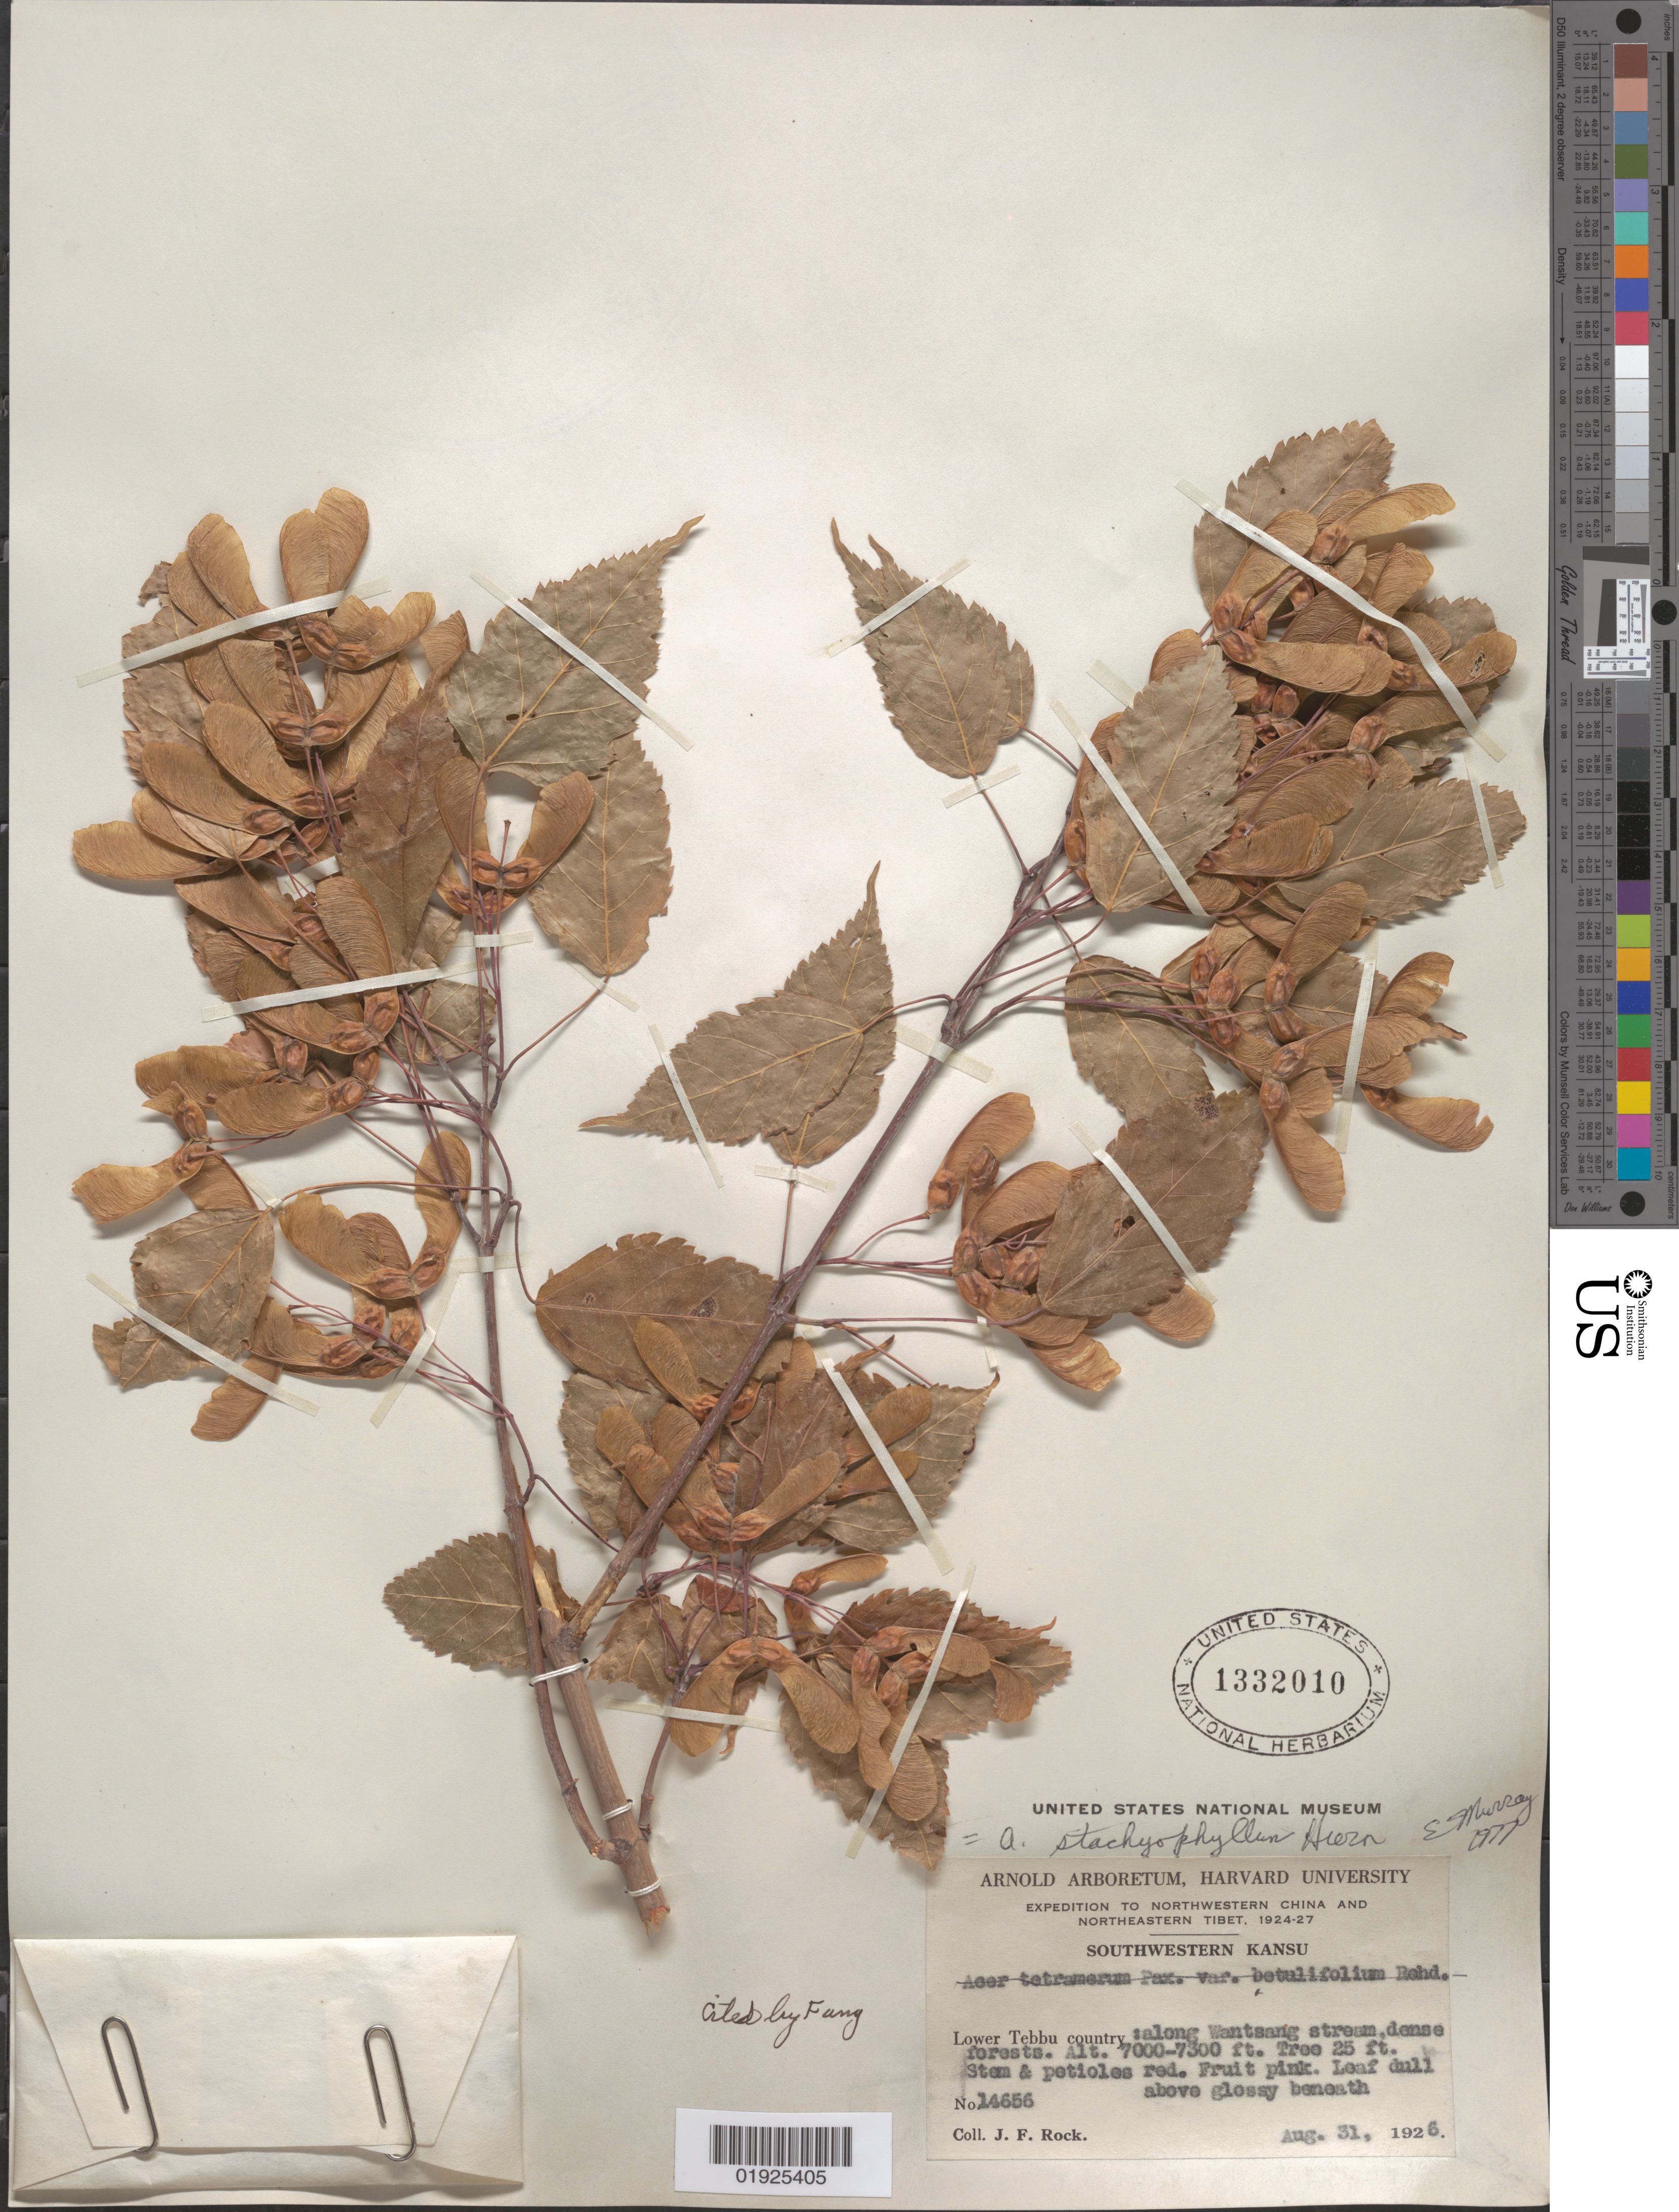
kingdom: Plantae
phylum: Tracheophyta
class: Magnoliopsida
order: Sapindales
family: Sapindaceae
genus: Acer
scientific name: Acer stachyophyllum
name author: Hiern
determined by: Murray, Edward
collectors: J. F. Rock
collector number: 14656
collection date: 1926-08-31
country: China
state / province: Gansu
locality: Southwestern Kansu [Gansu]. Lower Tebbu country; along Wantsang stream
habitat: Along stream, dense forests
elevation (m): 2134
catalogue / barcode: US 1332010